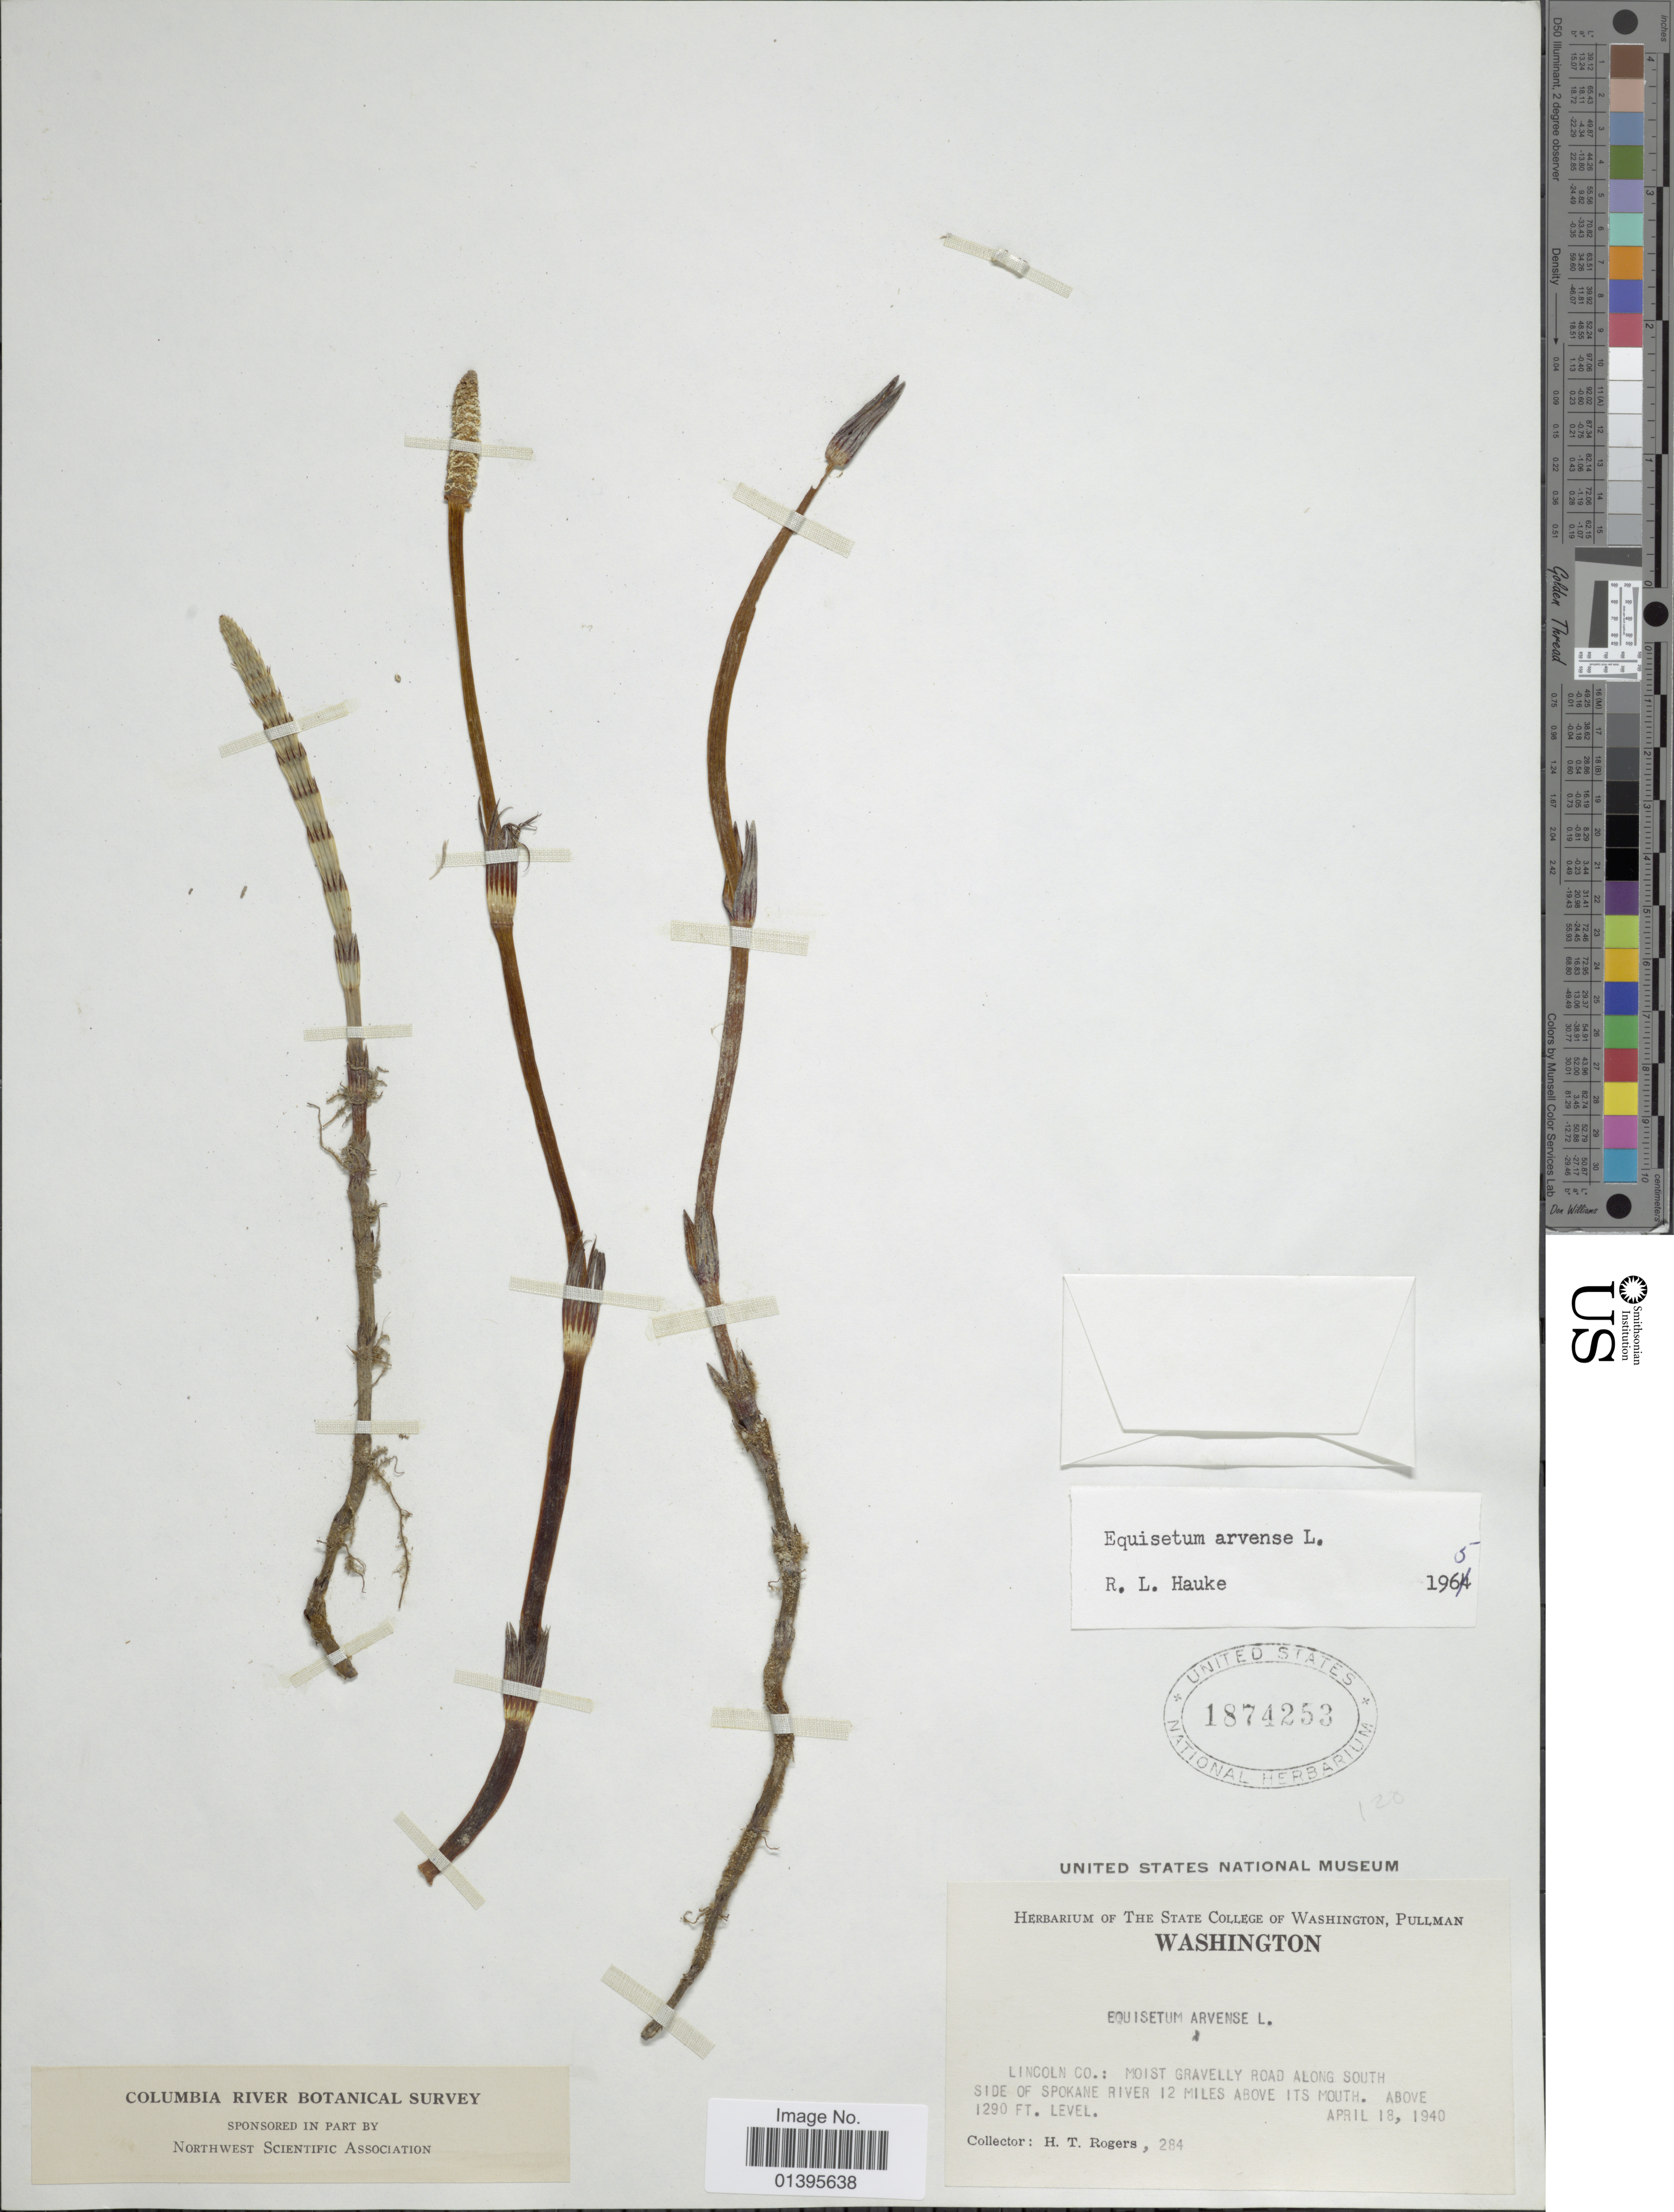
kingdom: Plantae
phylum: Tracheophyta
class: Polypodiopsida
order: Equisetales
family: Equisetaceae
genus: Equisetum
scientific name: Equisetum arvense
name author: L.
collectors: H. Rogers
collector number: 284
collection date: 1940-04-18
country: United States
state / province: Washington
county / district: Lincoln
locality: Lincoln Co.: moist gravelly road along south side of spokane River 12 miles above its mouth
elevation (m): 393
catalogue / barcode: US 1874253